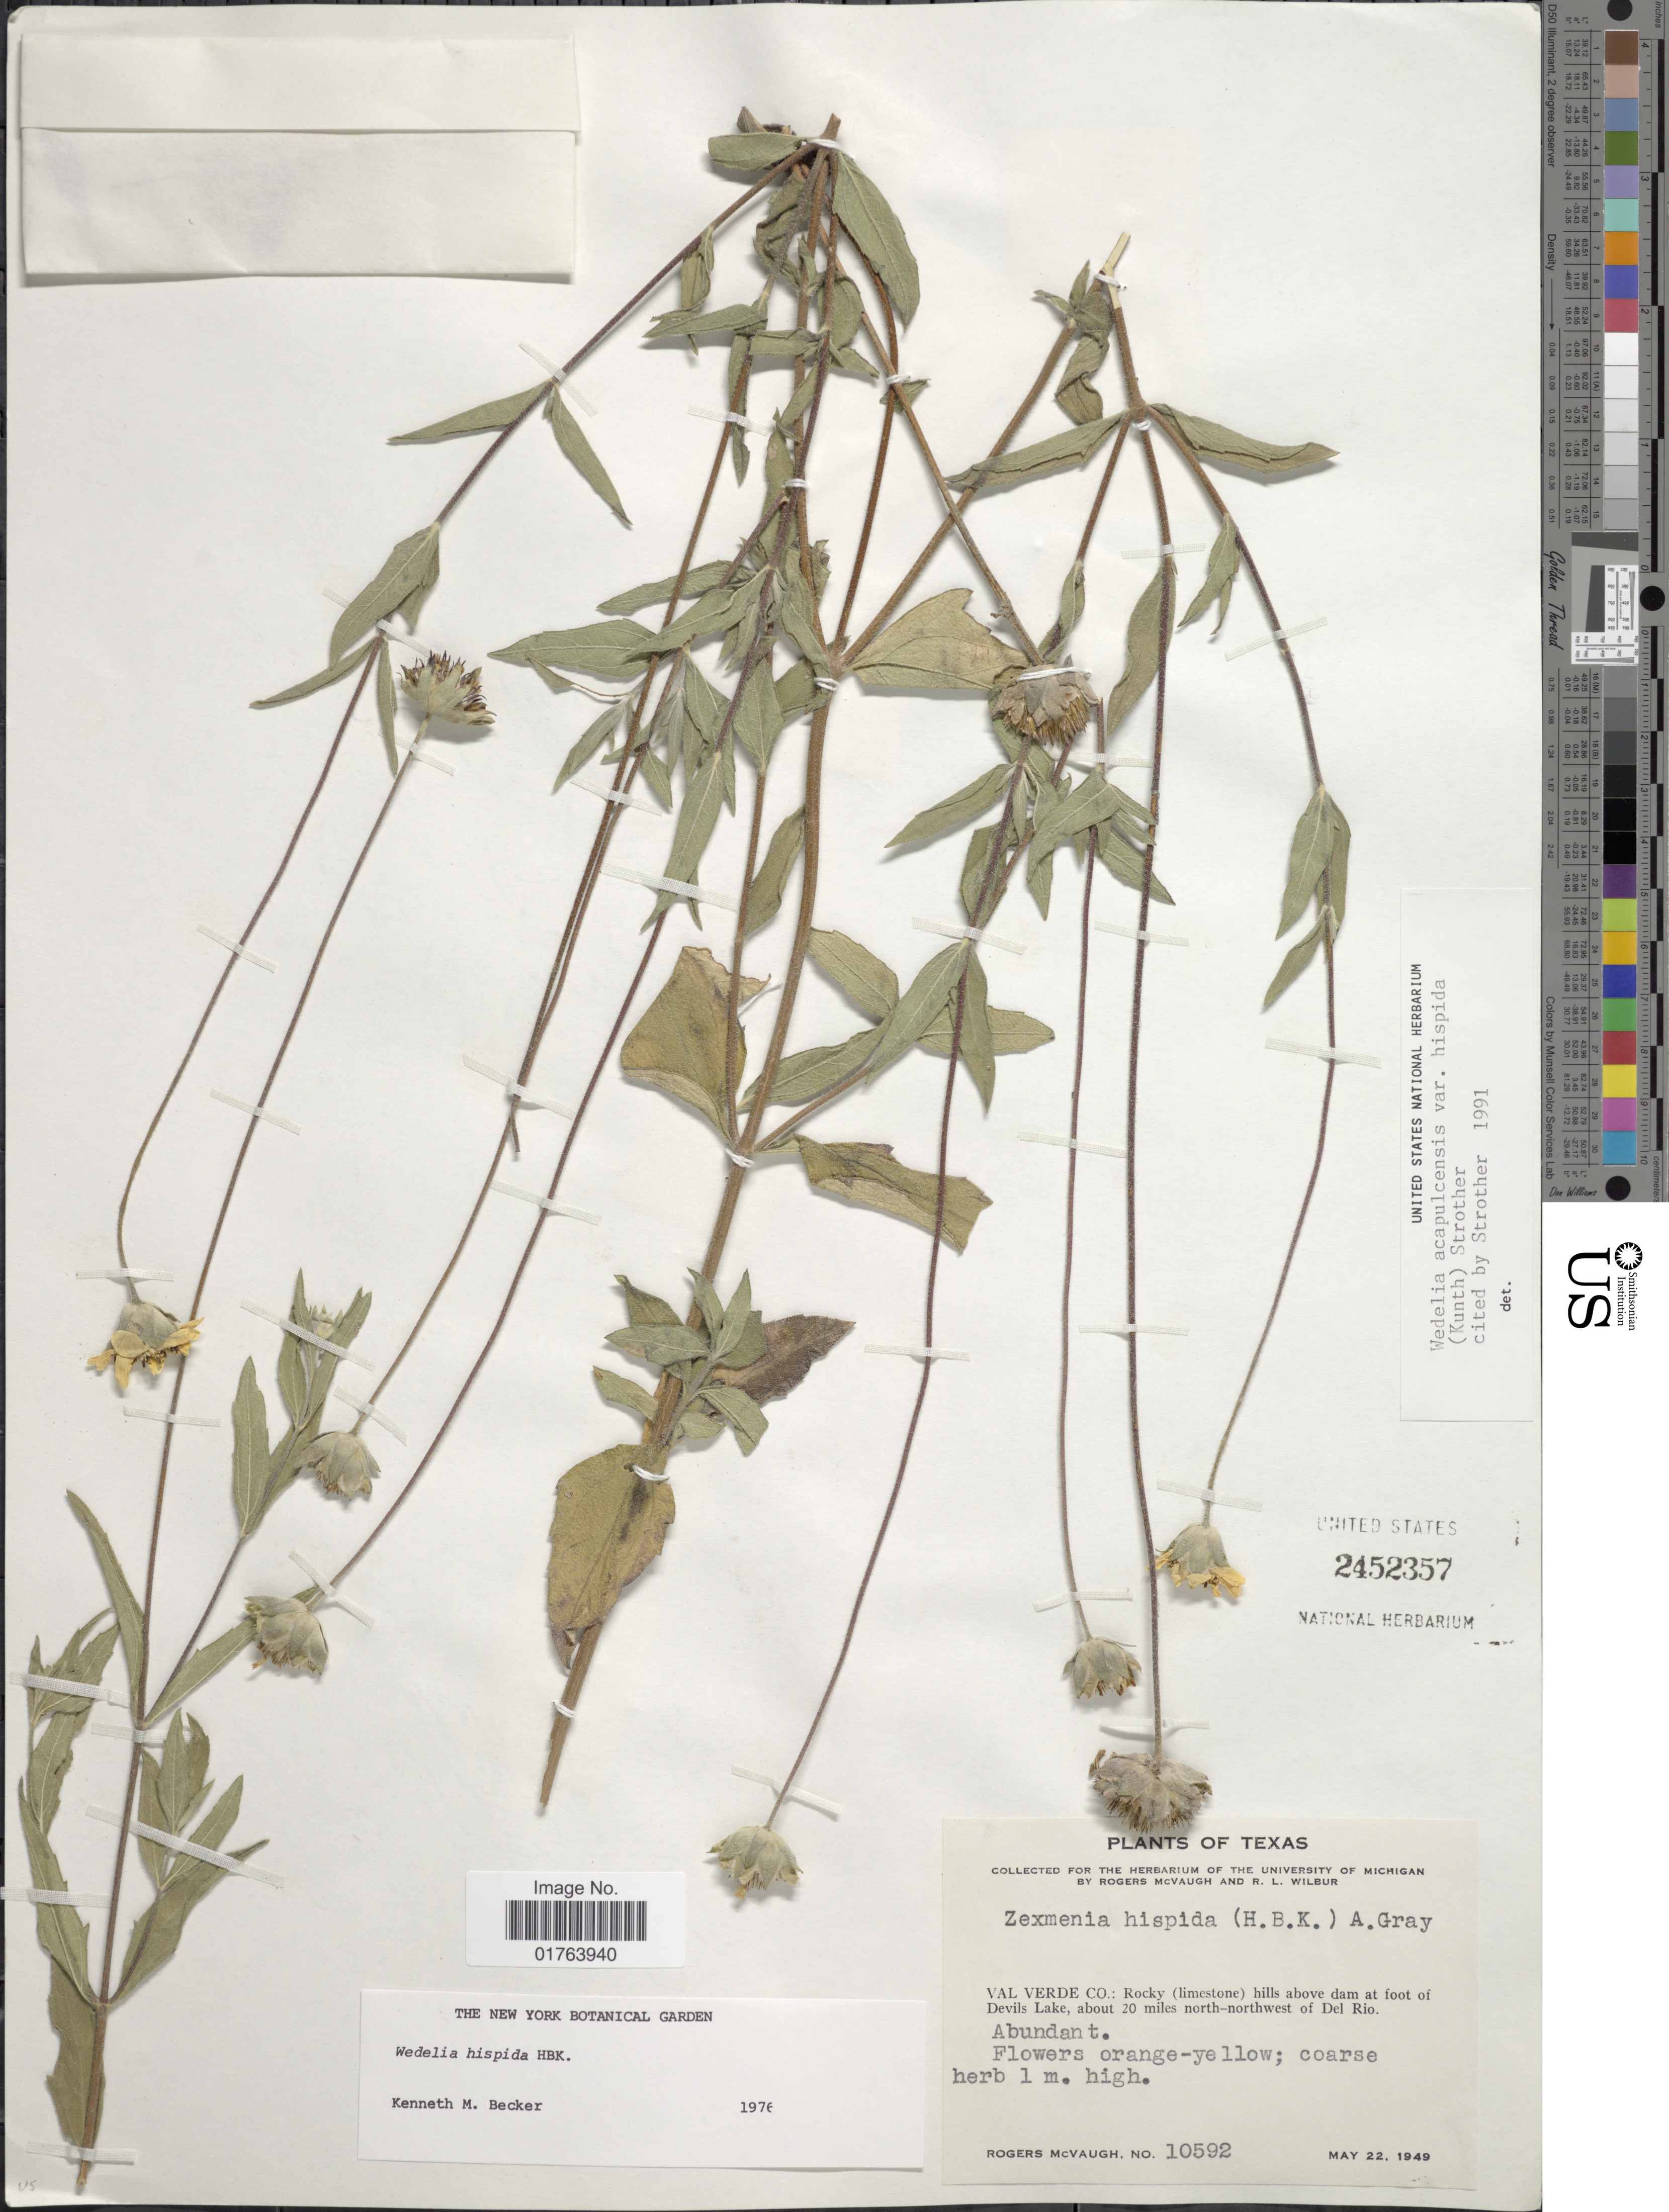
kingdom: Plantae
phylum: Tracheophyta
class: Magnoliopsida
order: Asterales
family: Asteraceae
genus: Wedelia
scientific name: Wedelia acapulcensis var. hispida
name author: (Kunth) Strother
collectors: R. McVaugh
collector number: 10592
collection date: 1949-05-22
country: United States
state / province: Texas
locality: Val Verde Co.: Rocky (limestone) hills above dam at foot of Devils Lake, about 20 miles north-northwest of Del Rio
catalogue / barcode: US 2452357